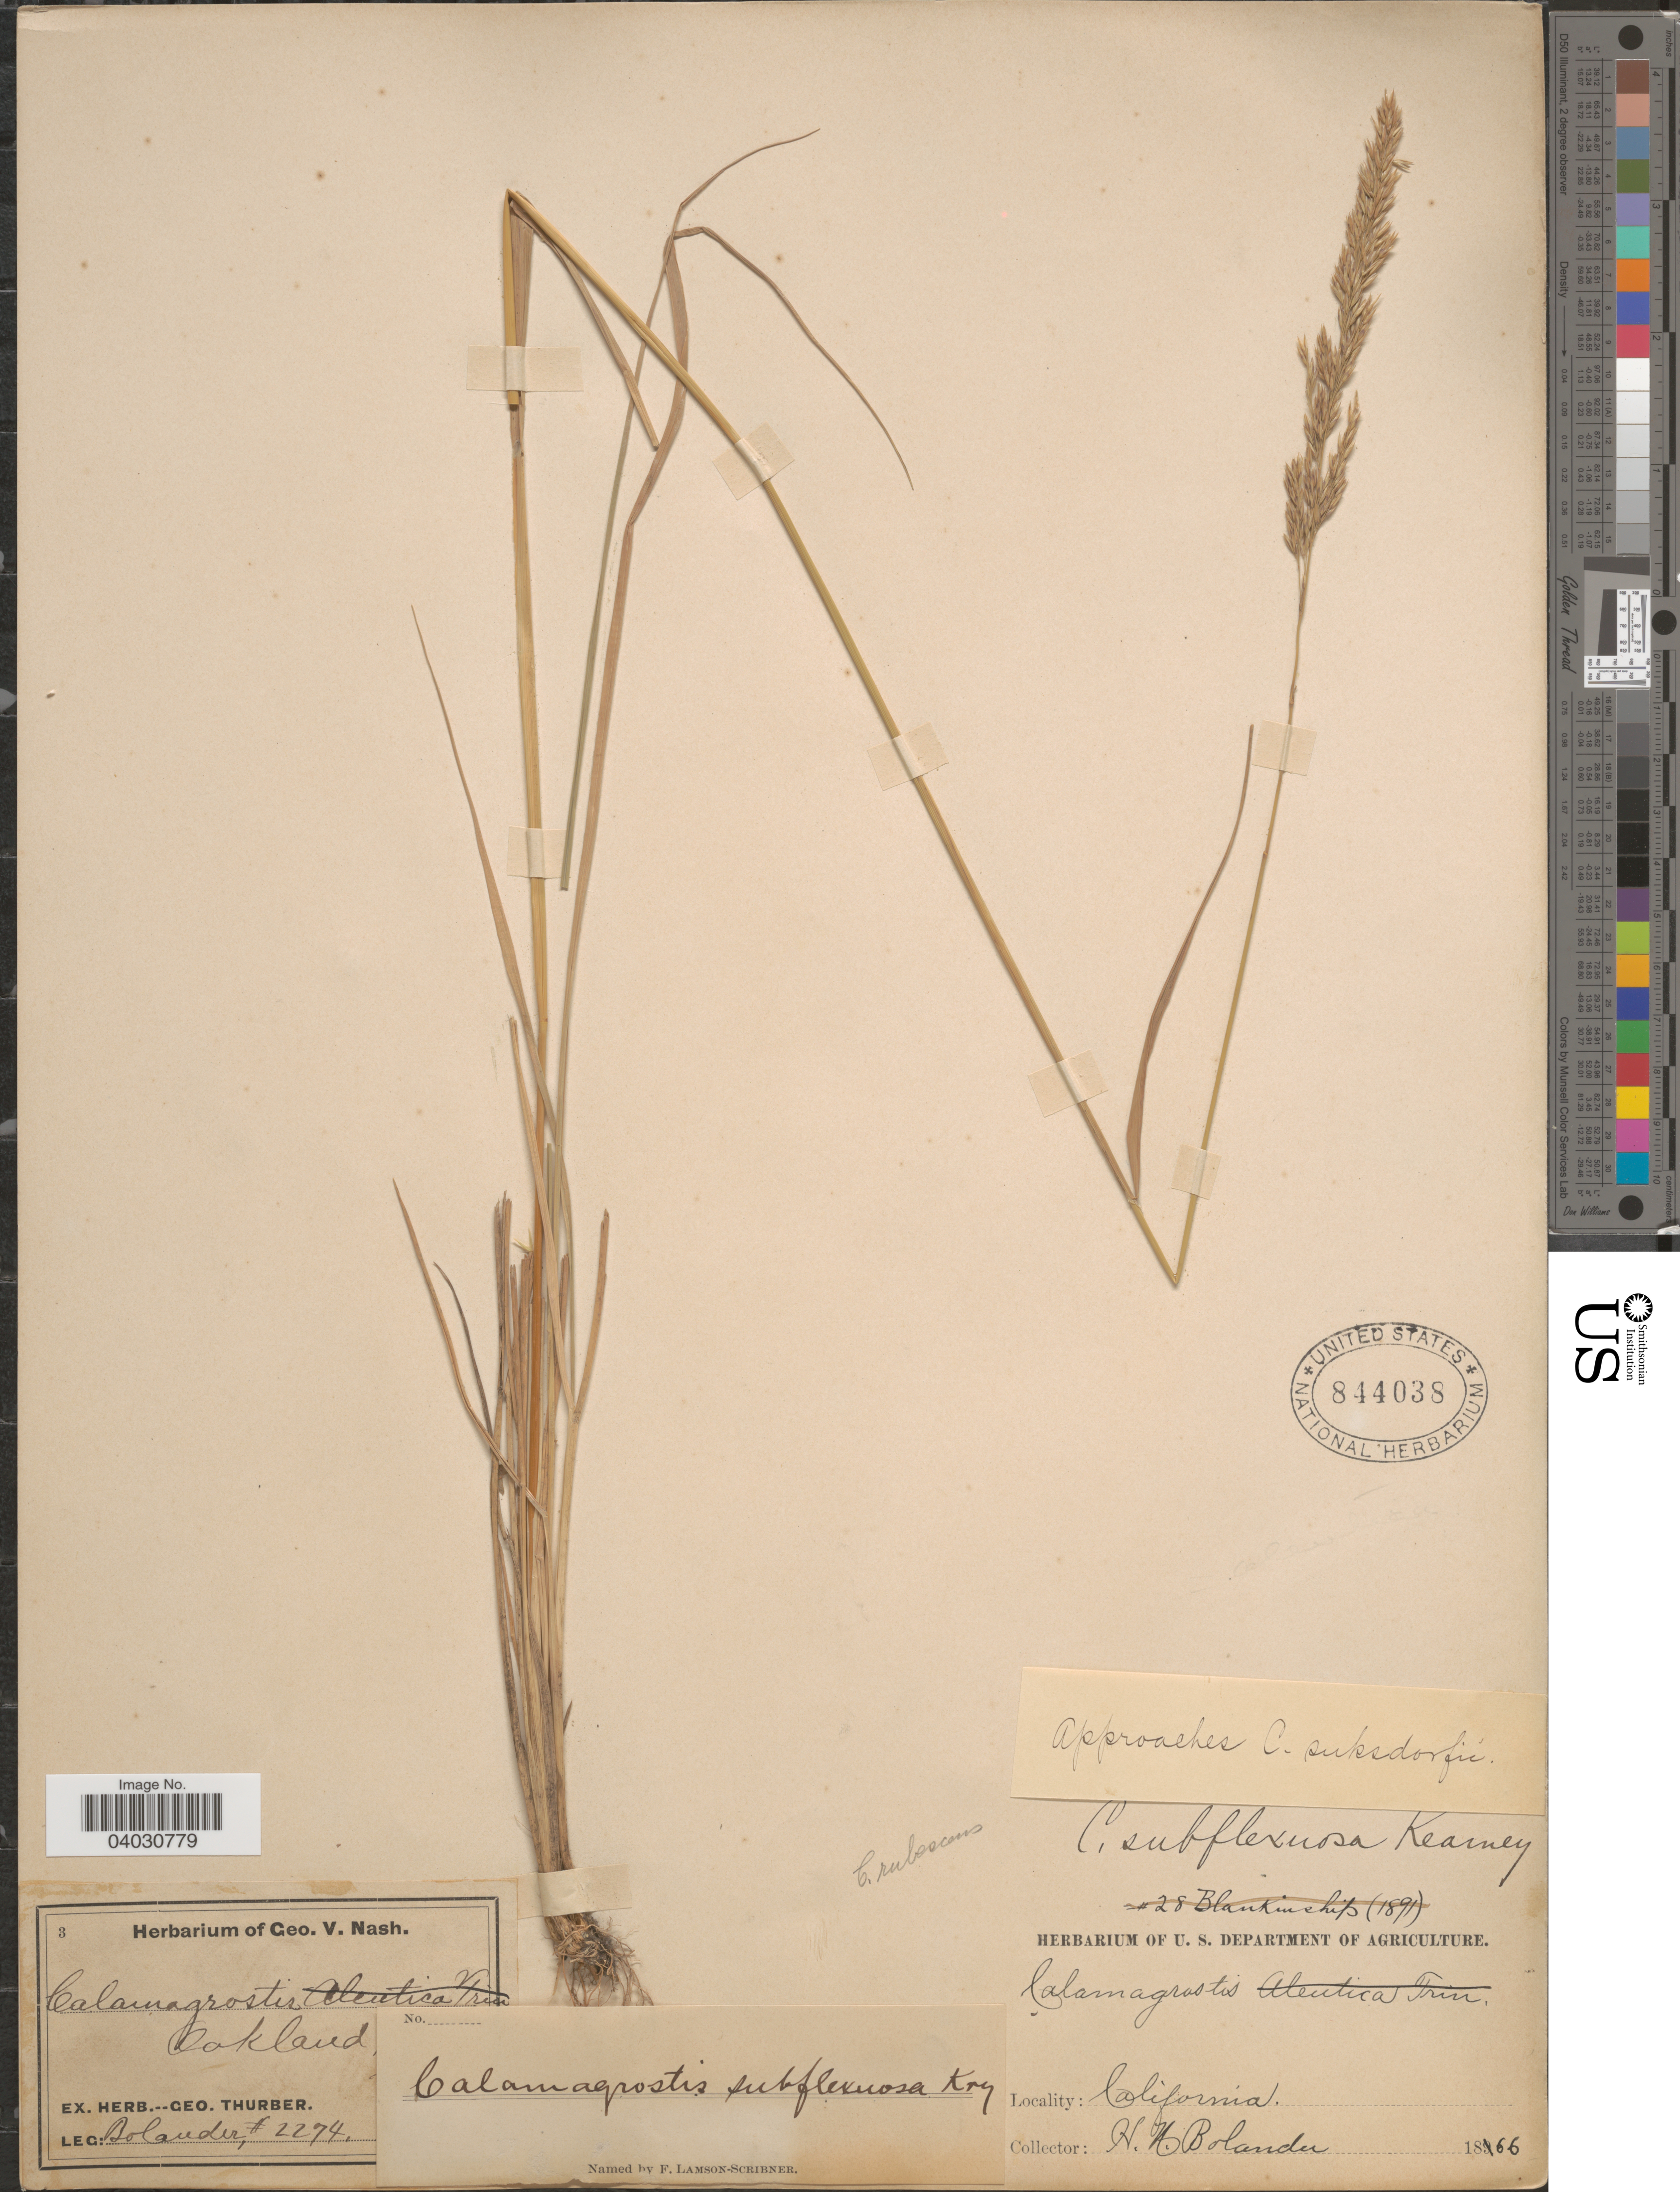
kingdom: Plantae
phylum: Tracheophyta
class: Liliopsida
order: Poales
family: Poaceae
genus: Calamagrostis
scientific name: Calamagrostis rubescens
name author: Buckley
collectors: H. Bolander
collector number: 2274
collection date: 1866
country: United States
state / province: California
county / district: Alameda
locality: Oakland.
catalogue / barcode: US 844038